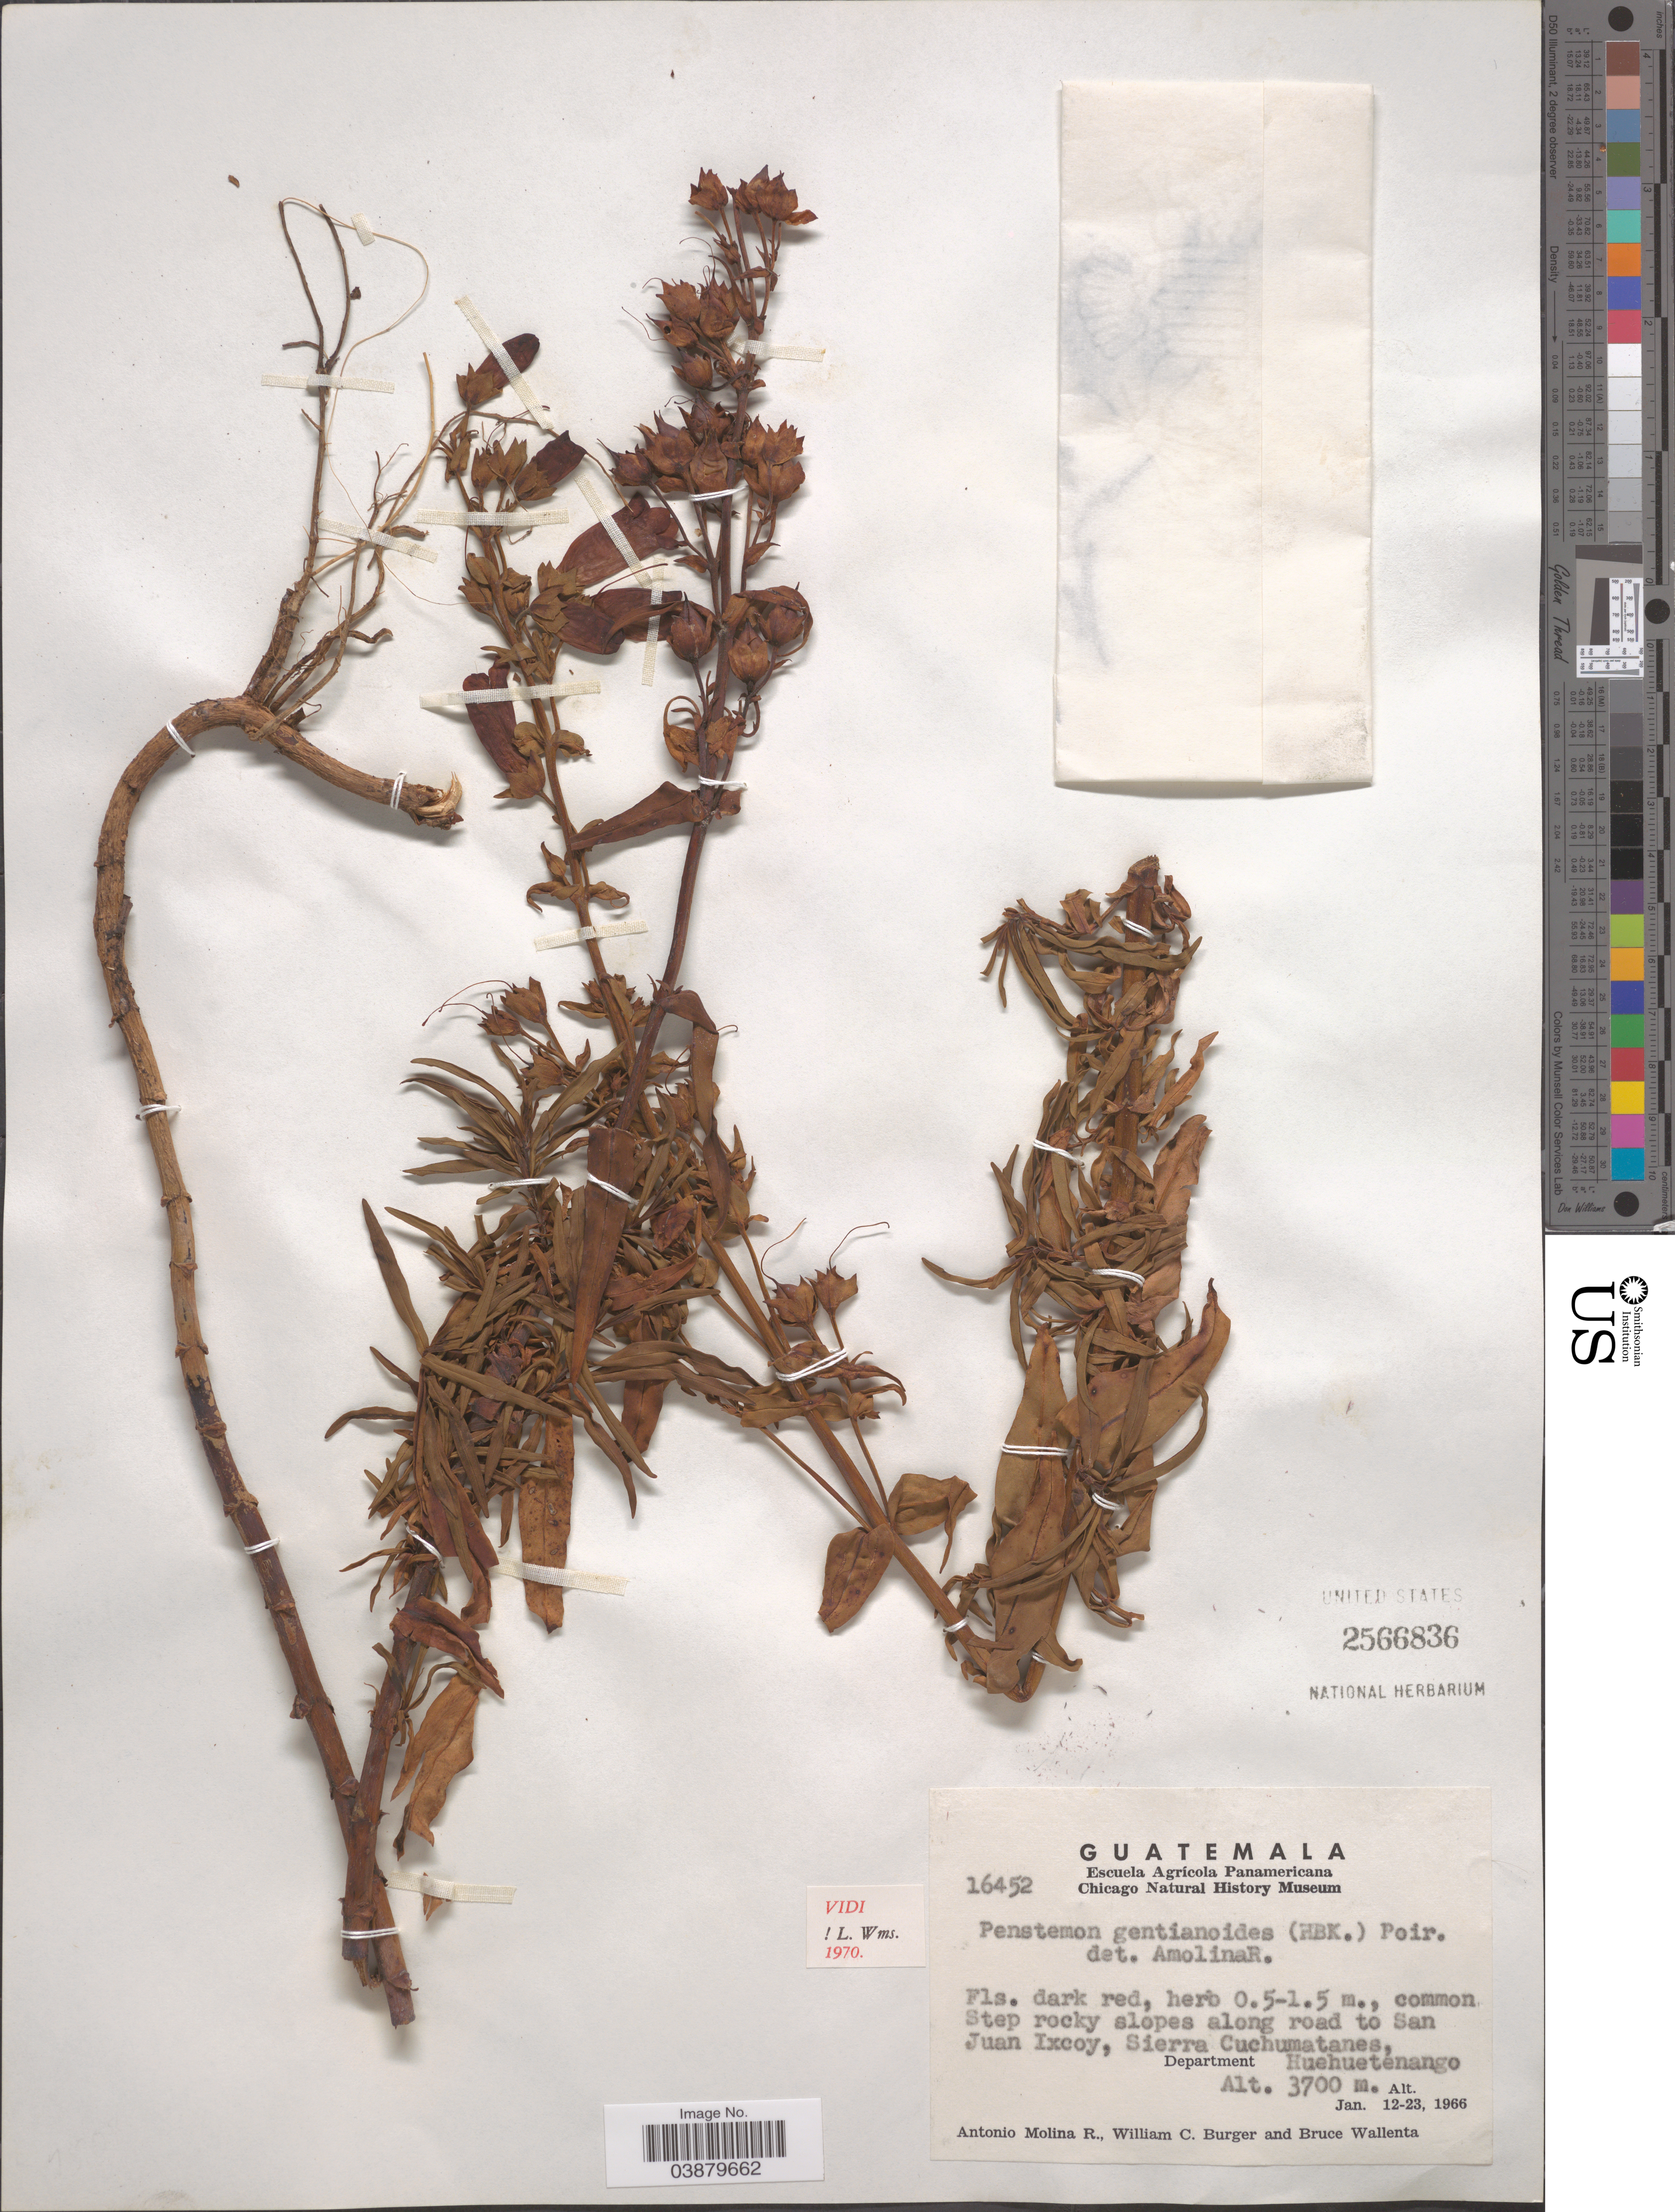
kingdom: Plantae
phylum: Tracheophyta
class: Magnoliopsida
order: Lamiales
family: Plantaginaceae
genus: Penstemon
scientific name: Penstemon gentianoides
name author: (Kunth) Poir.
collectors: A. Molina R., W. Burger & B. Wallenta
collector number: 16452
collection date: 1966-01-12/1966-01-23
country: Guatemala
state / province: Huehuetenango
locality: Step rocky slopes along road to San Juan Ixcoy, Sierra Cuchumatanes, Department Huehuetenango.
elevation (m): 3700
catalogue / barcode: US 2566836